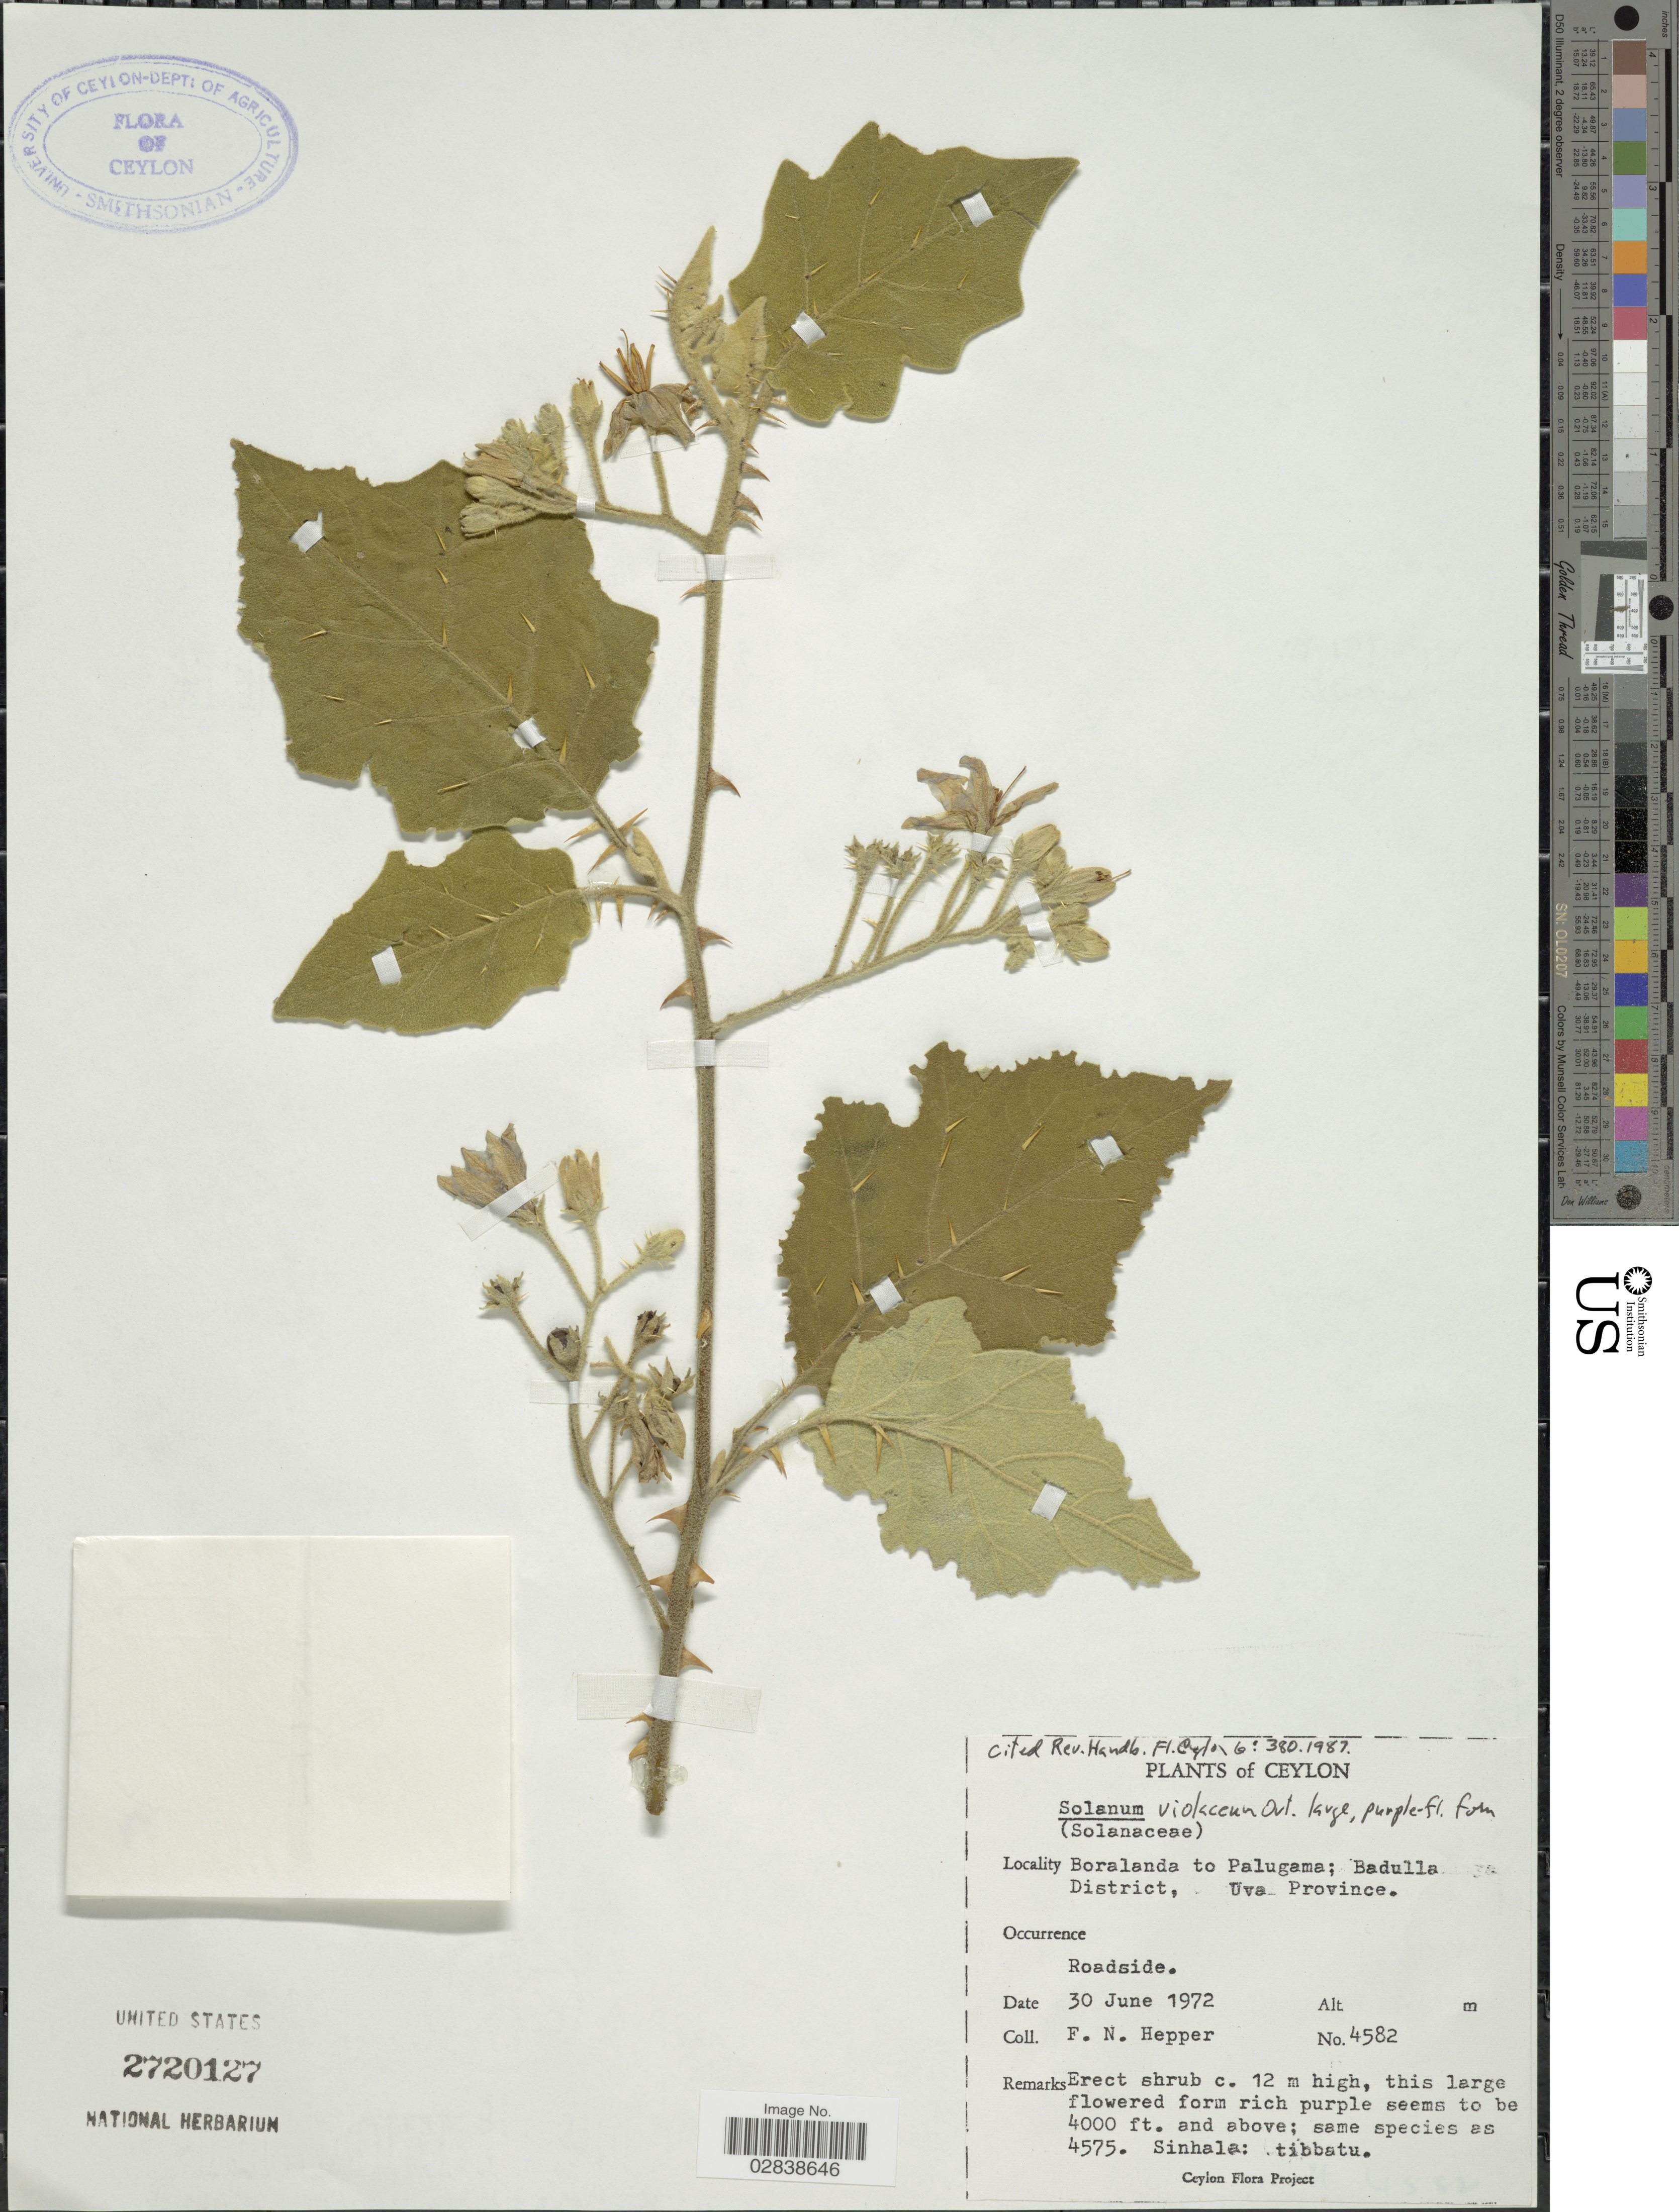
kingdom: Plantae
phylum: Tracheophyta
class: Magnoliopsida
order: Solanales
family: Solanaceae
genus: Solanum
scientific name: Solanum violaceum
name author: Ortega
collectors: F. Hepper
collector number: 4582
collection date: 1972-06-30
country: Sri Lanka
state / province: Uva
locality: Ceylon. Boralanda to Palugama; Badulla District, Uva Province.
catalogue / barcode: US 2720127